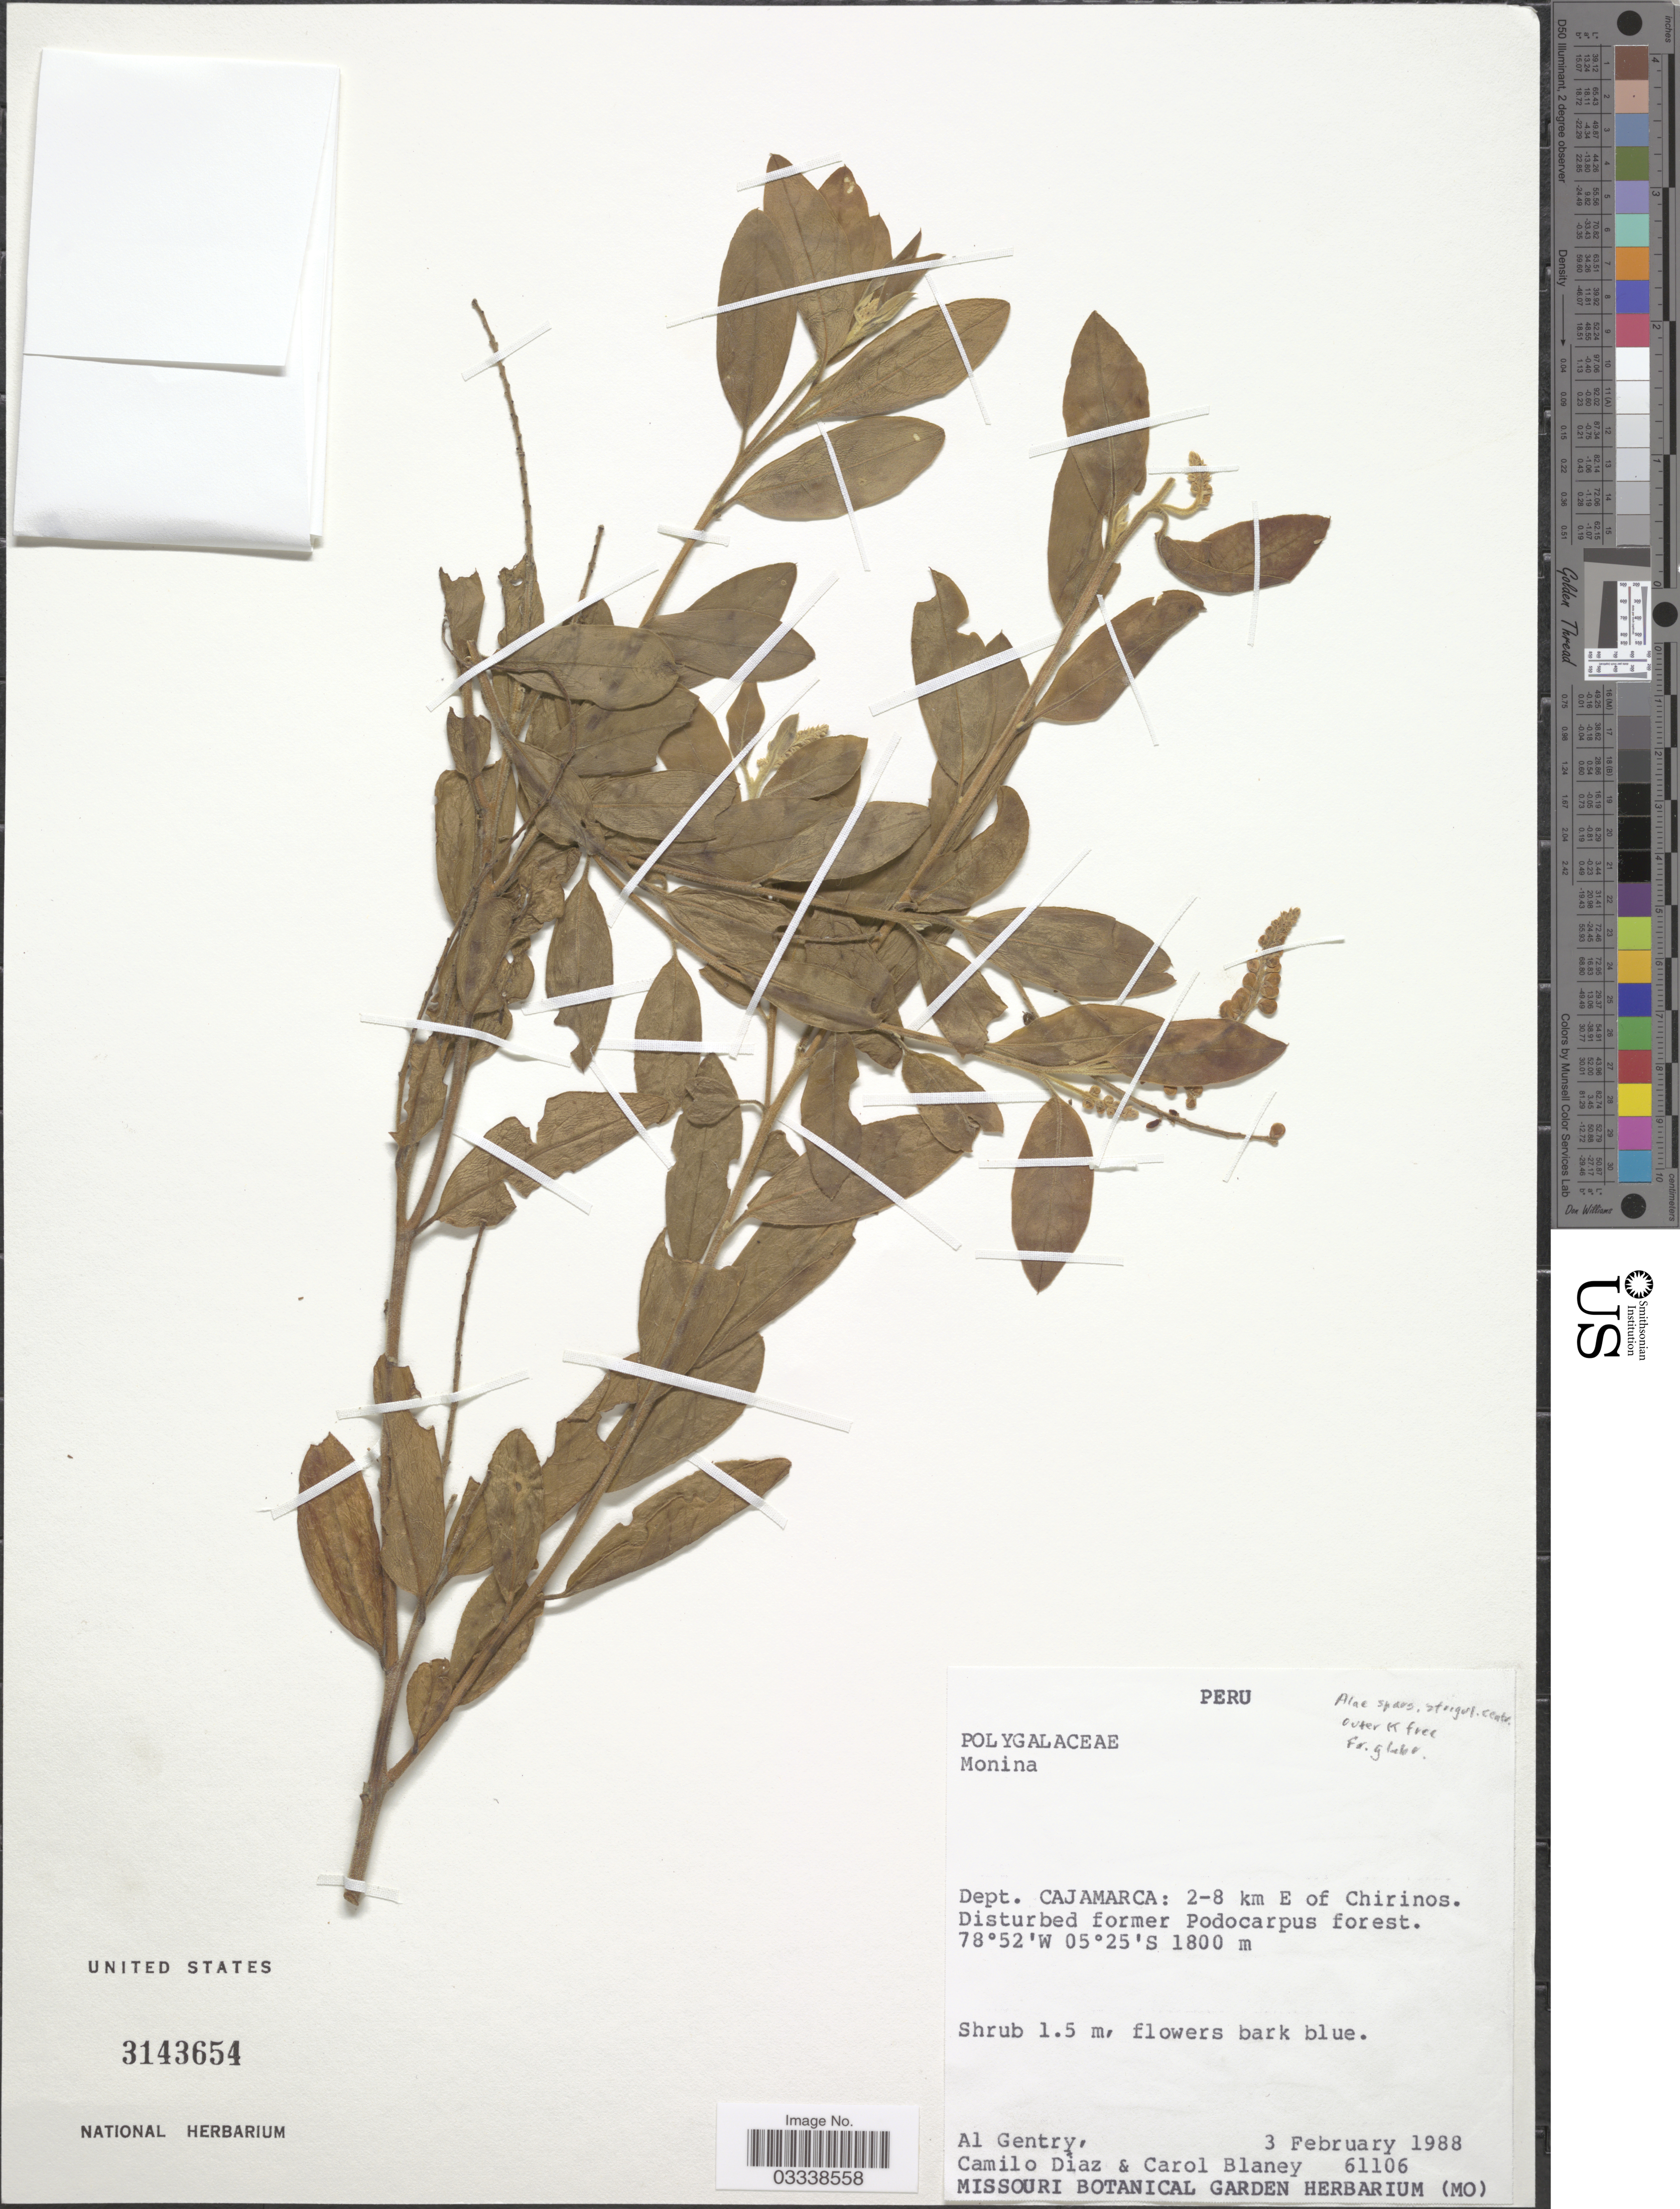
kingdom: Plantae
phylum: Tracheophyta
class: Magnoliopsida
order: Fabales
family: Polygalaceae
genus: Monnina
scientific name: Monnina sp.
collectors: A. H. Gentry, C. Díaz & C. Blaney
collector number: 61106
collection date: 1988-02-03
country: Peru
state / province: Cajamarca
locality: Dept. Cajamarca: 2-8 km E of Chirinos.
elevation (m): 1800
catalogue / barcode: US 3143654